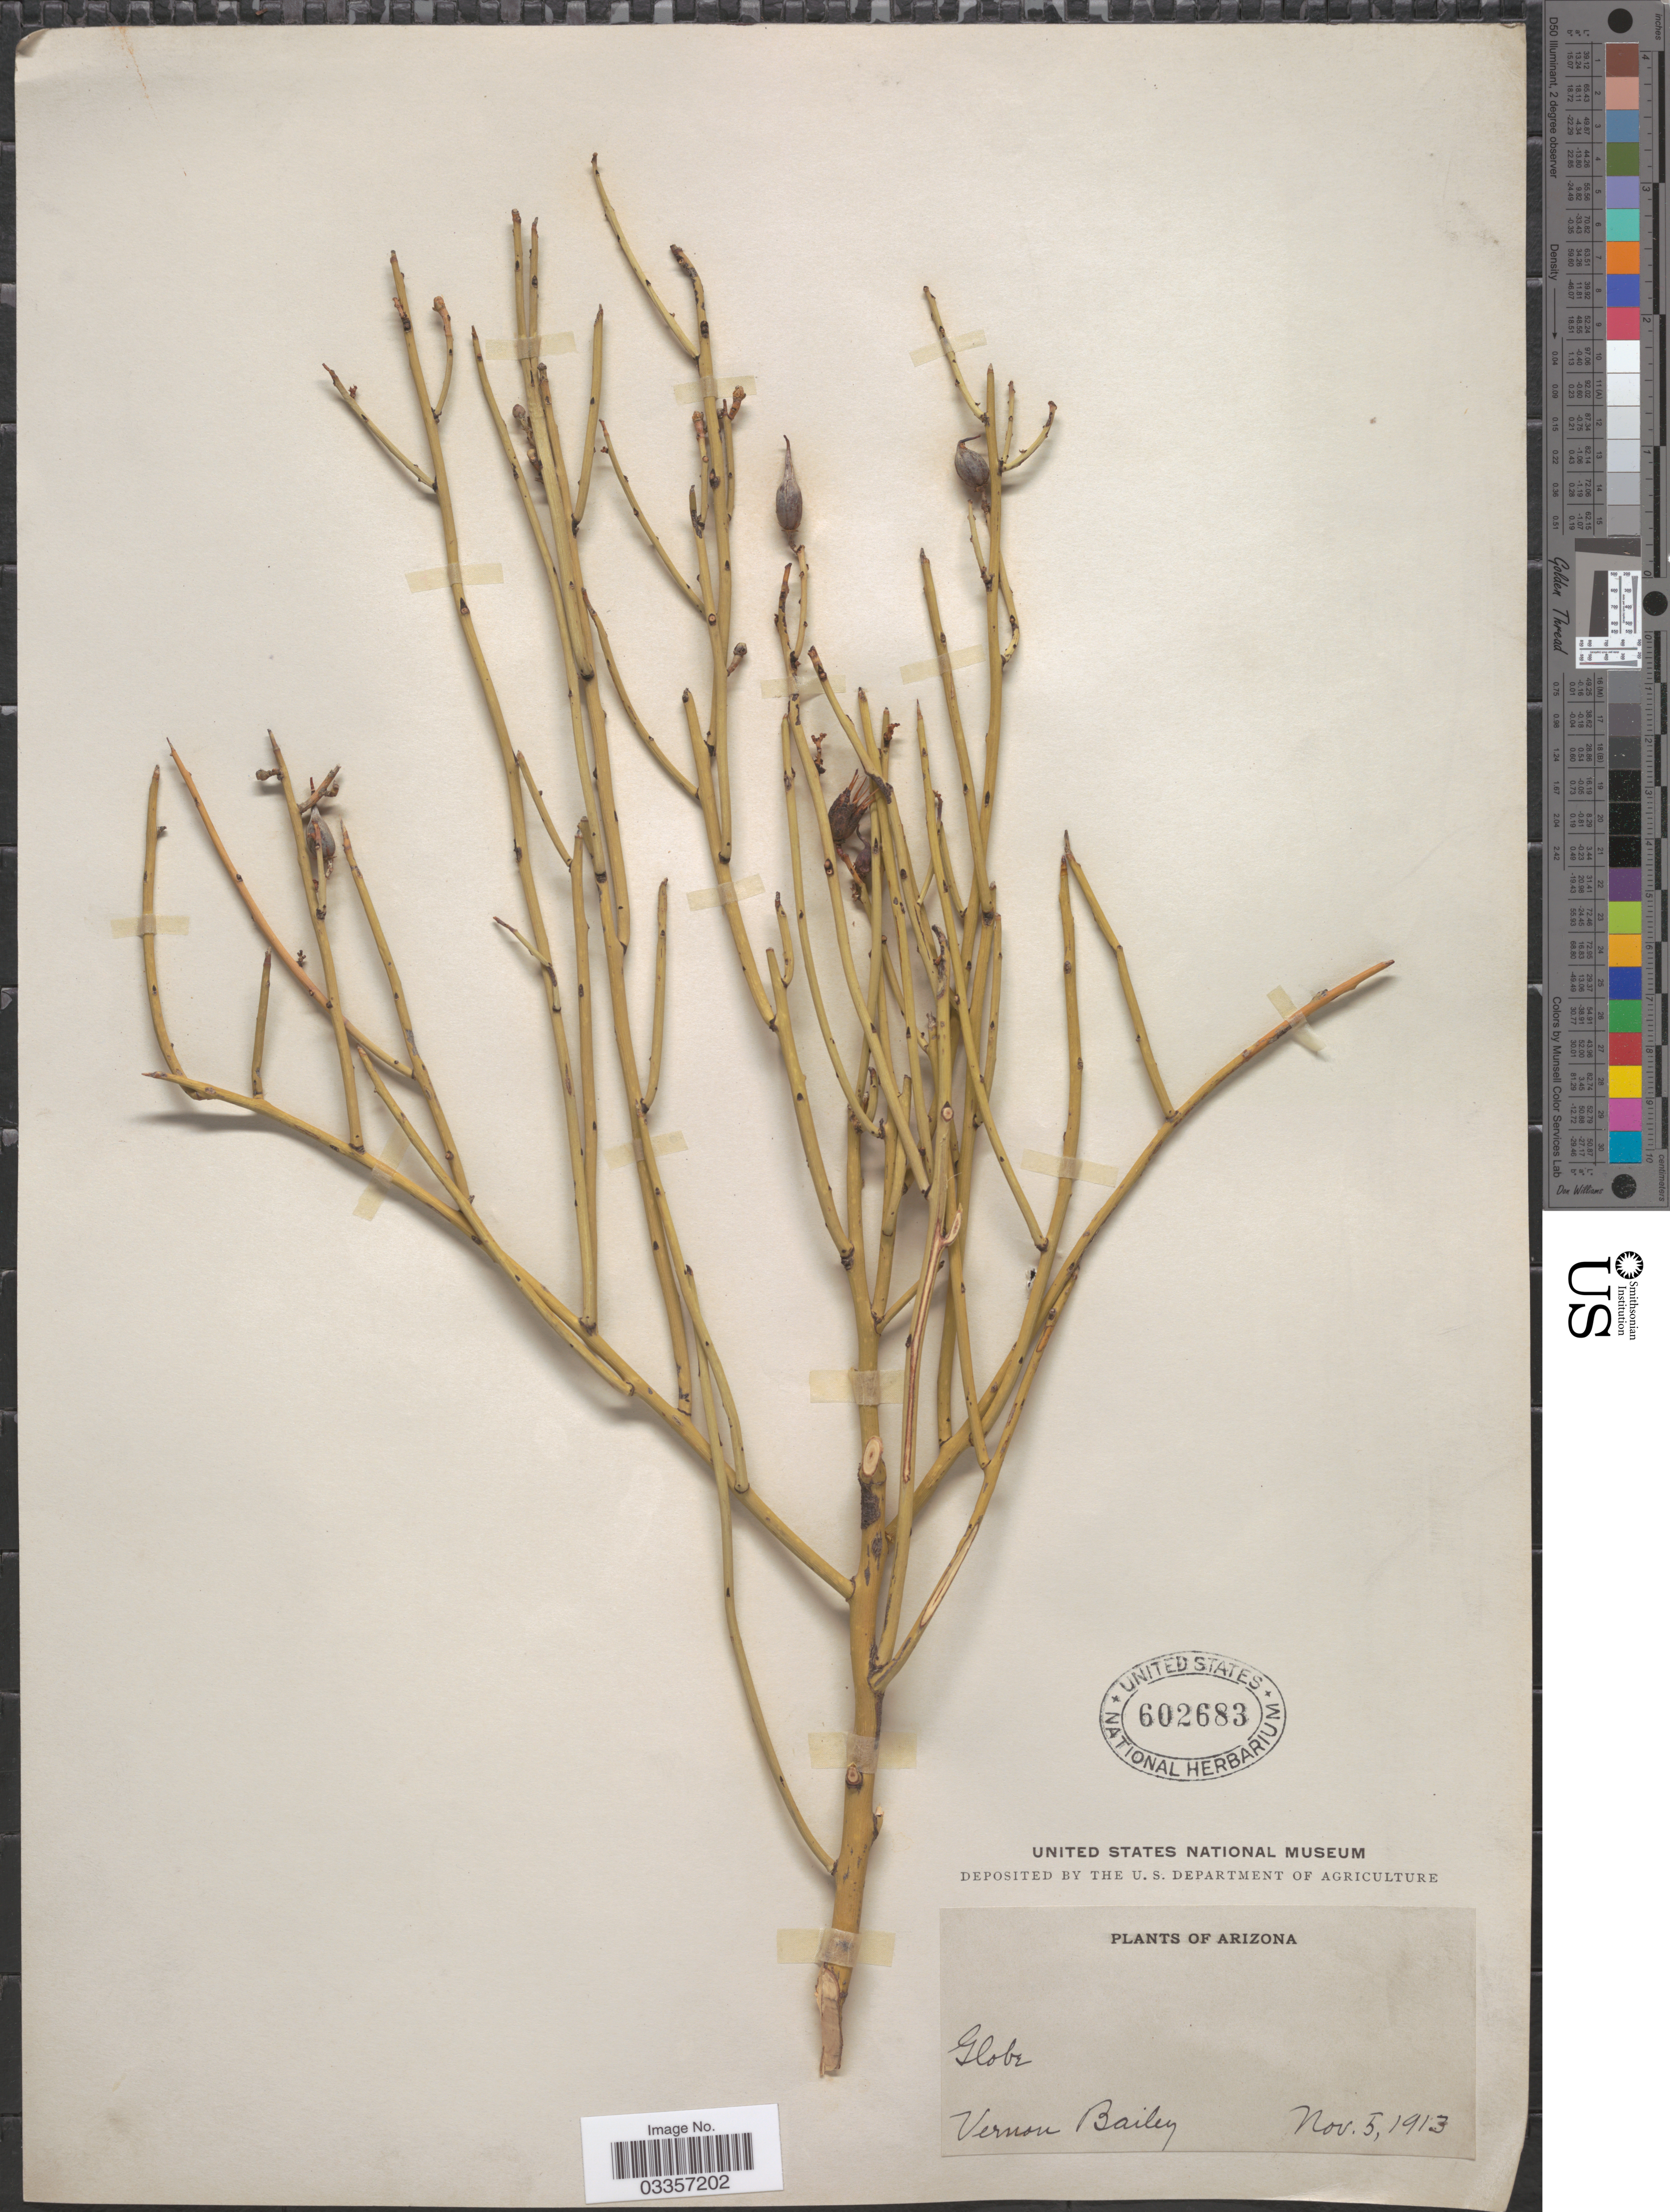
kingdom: Plantae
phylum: Tracheophyta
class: Magnoliopsida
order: Celastrales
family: Celastraceae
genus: Canotia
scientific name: Canotia holacantha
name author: Torr.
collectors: V. O. Bailey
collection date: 1913-11-05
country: United States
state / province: Arizona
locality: Globe.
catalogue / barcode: US 602683